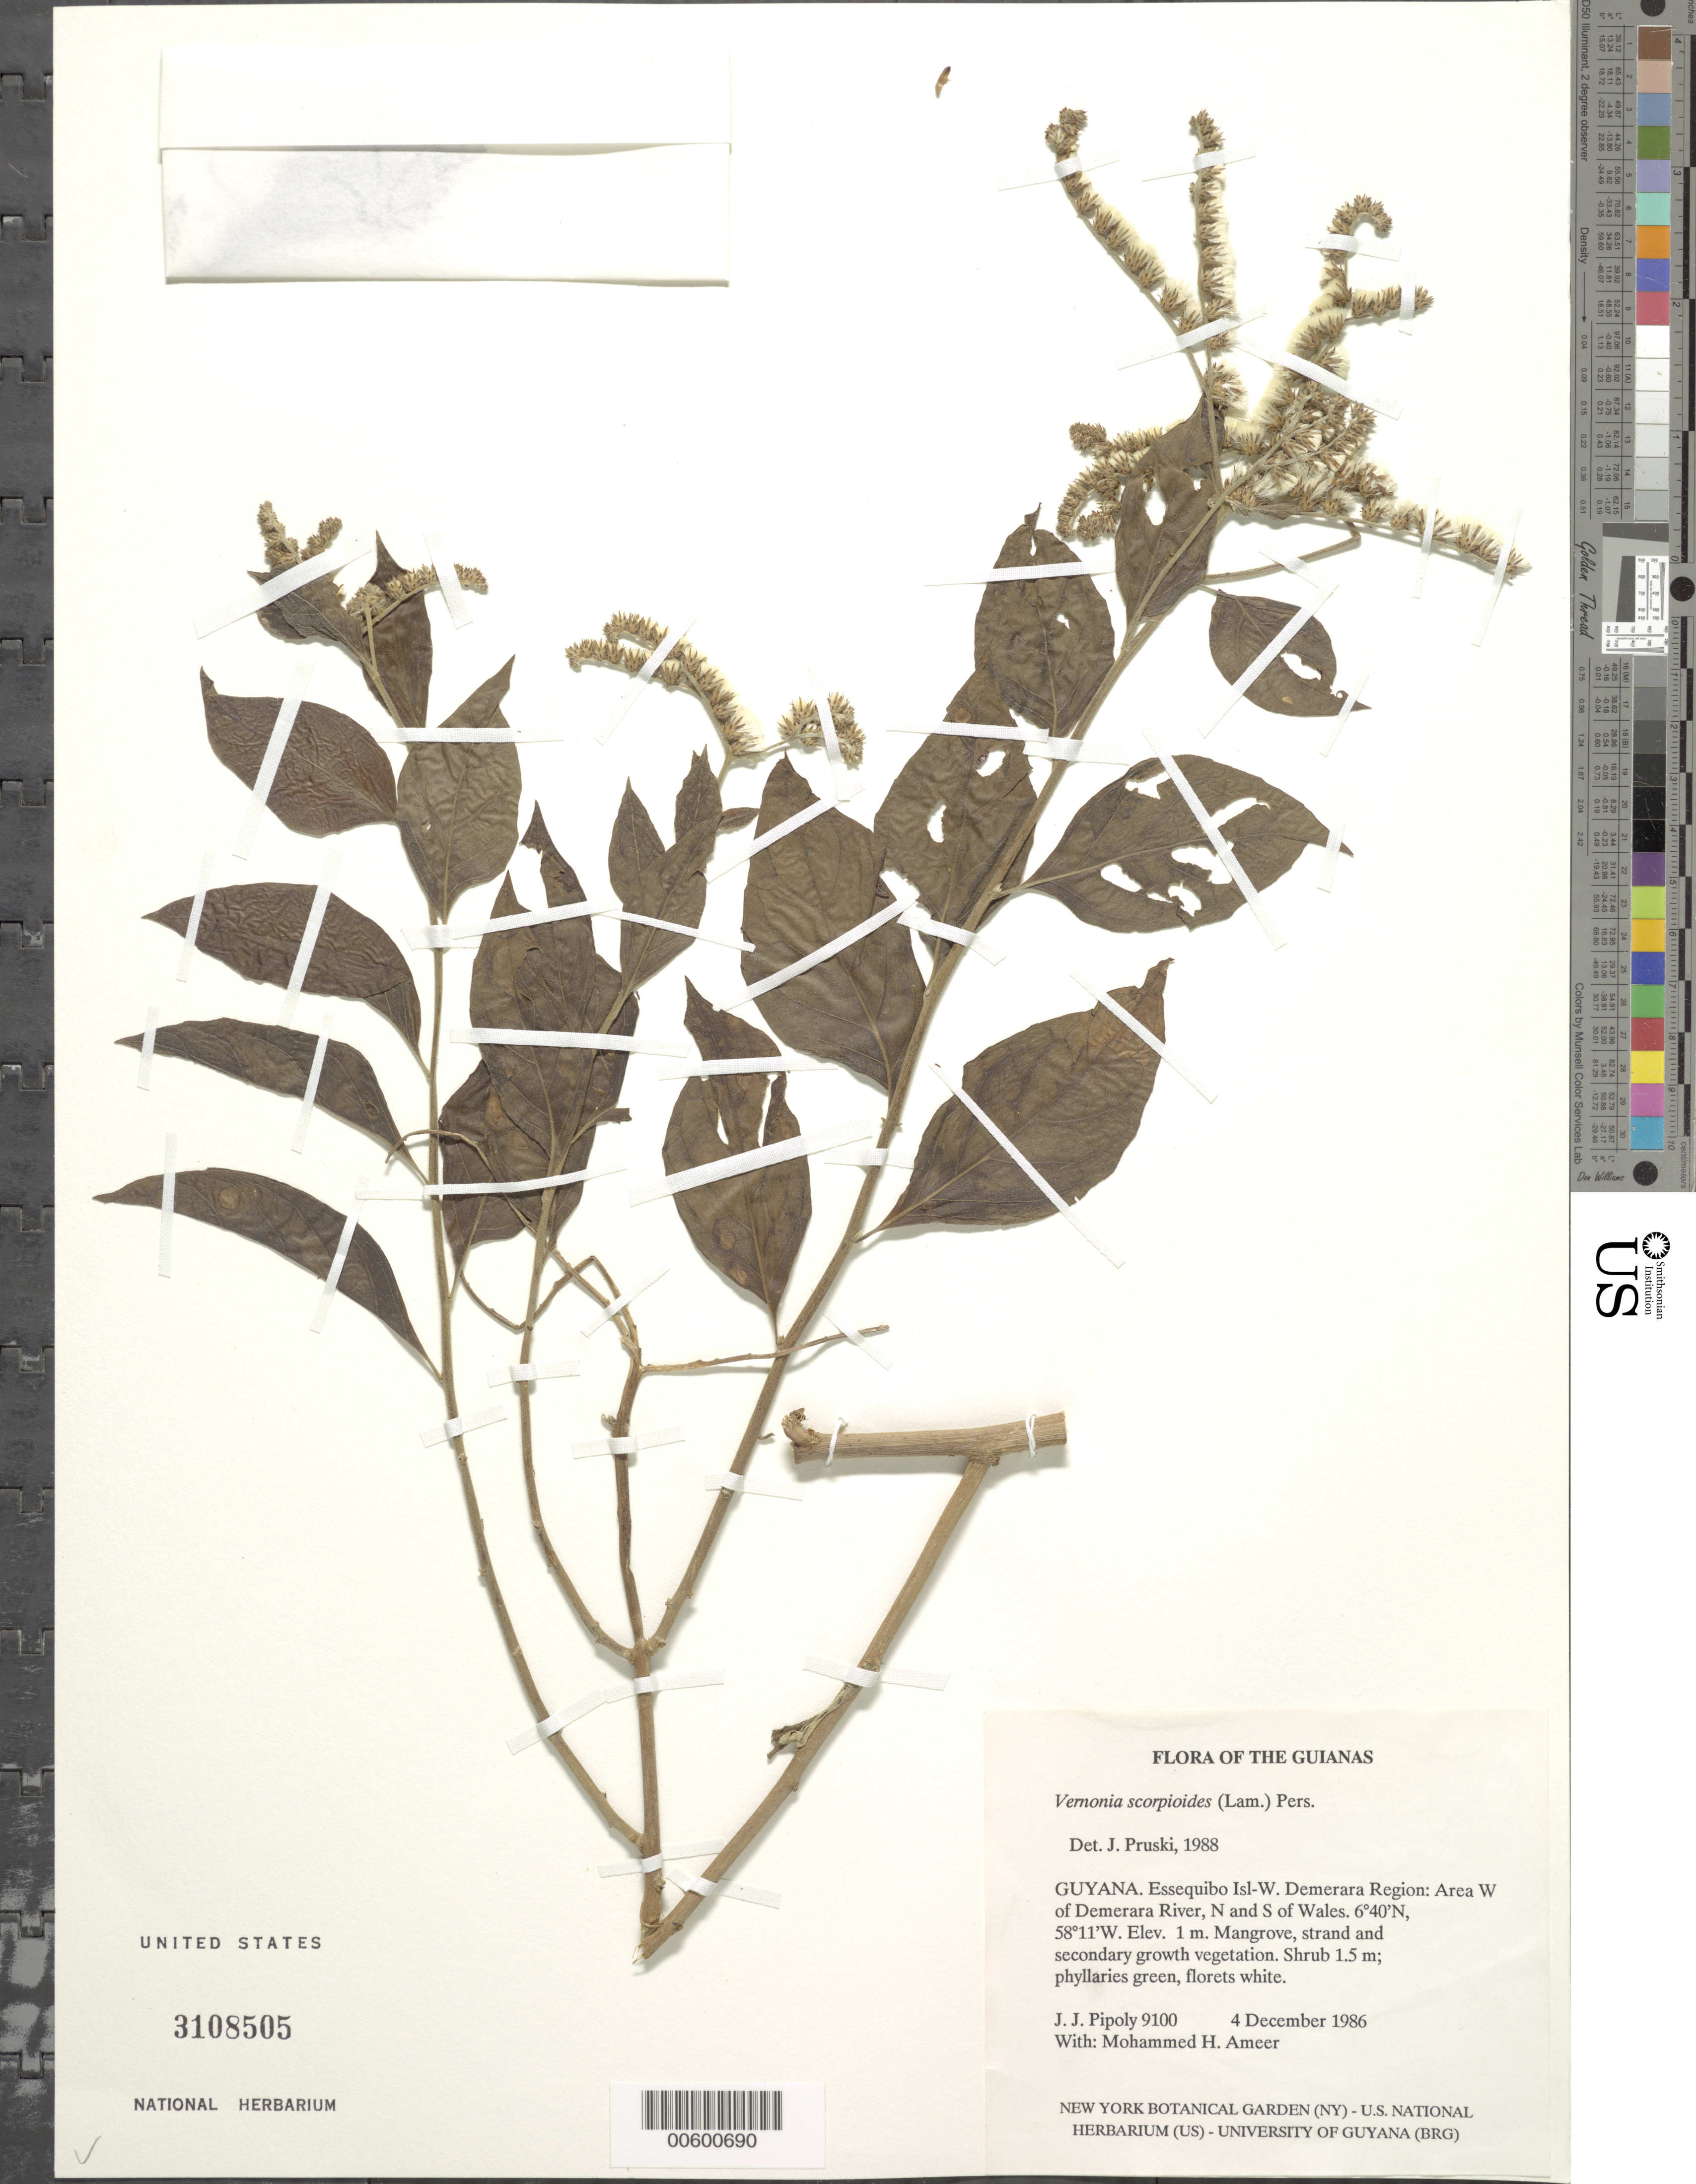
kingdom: Plantae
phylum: Tracheophyta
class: Magnoliopsida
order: Asterales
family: Asteraceae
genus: Cyrtocymura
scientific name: Cyrtocymura scorpioides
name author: (Lam.) H. Rob.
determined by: Pruski, J. F.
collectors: J. J. Pipoly & M. Ameer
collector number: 9100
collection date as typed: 4 December 1986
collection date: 1986-12-04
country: Guyana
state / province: Essequibo Isl-W. Demerara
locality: Area W of Demerara River, N and S of Wales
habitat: Mangrove, strand and secondary growth vegetation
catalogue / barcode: US 3108505